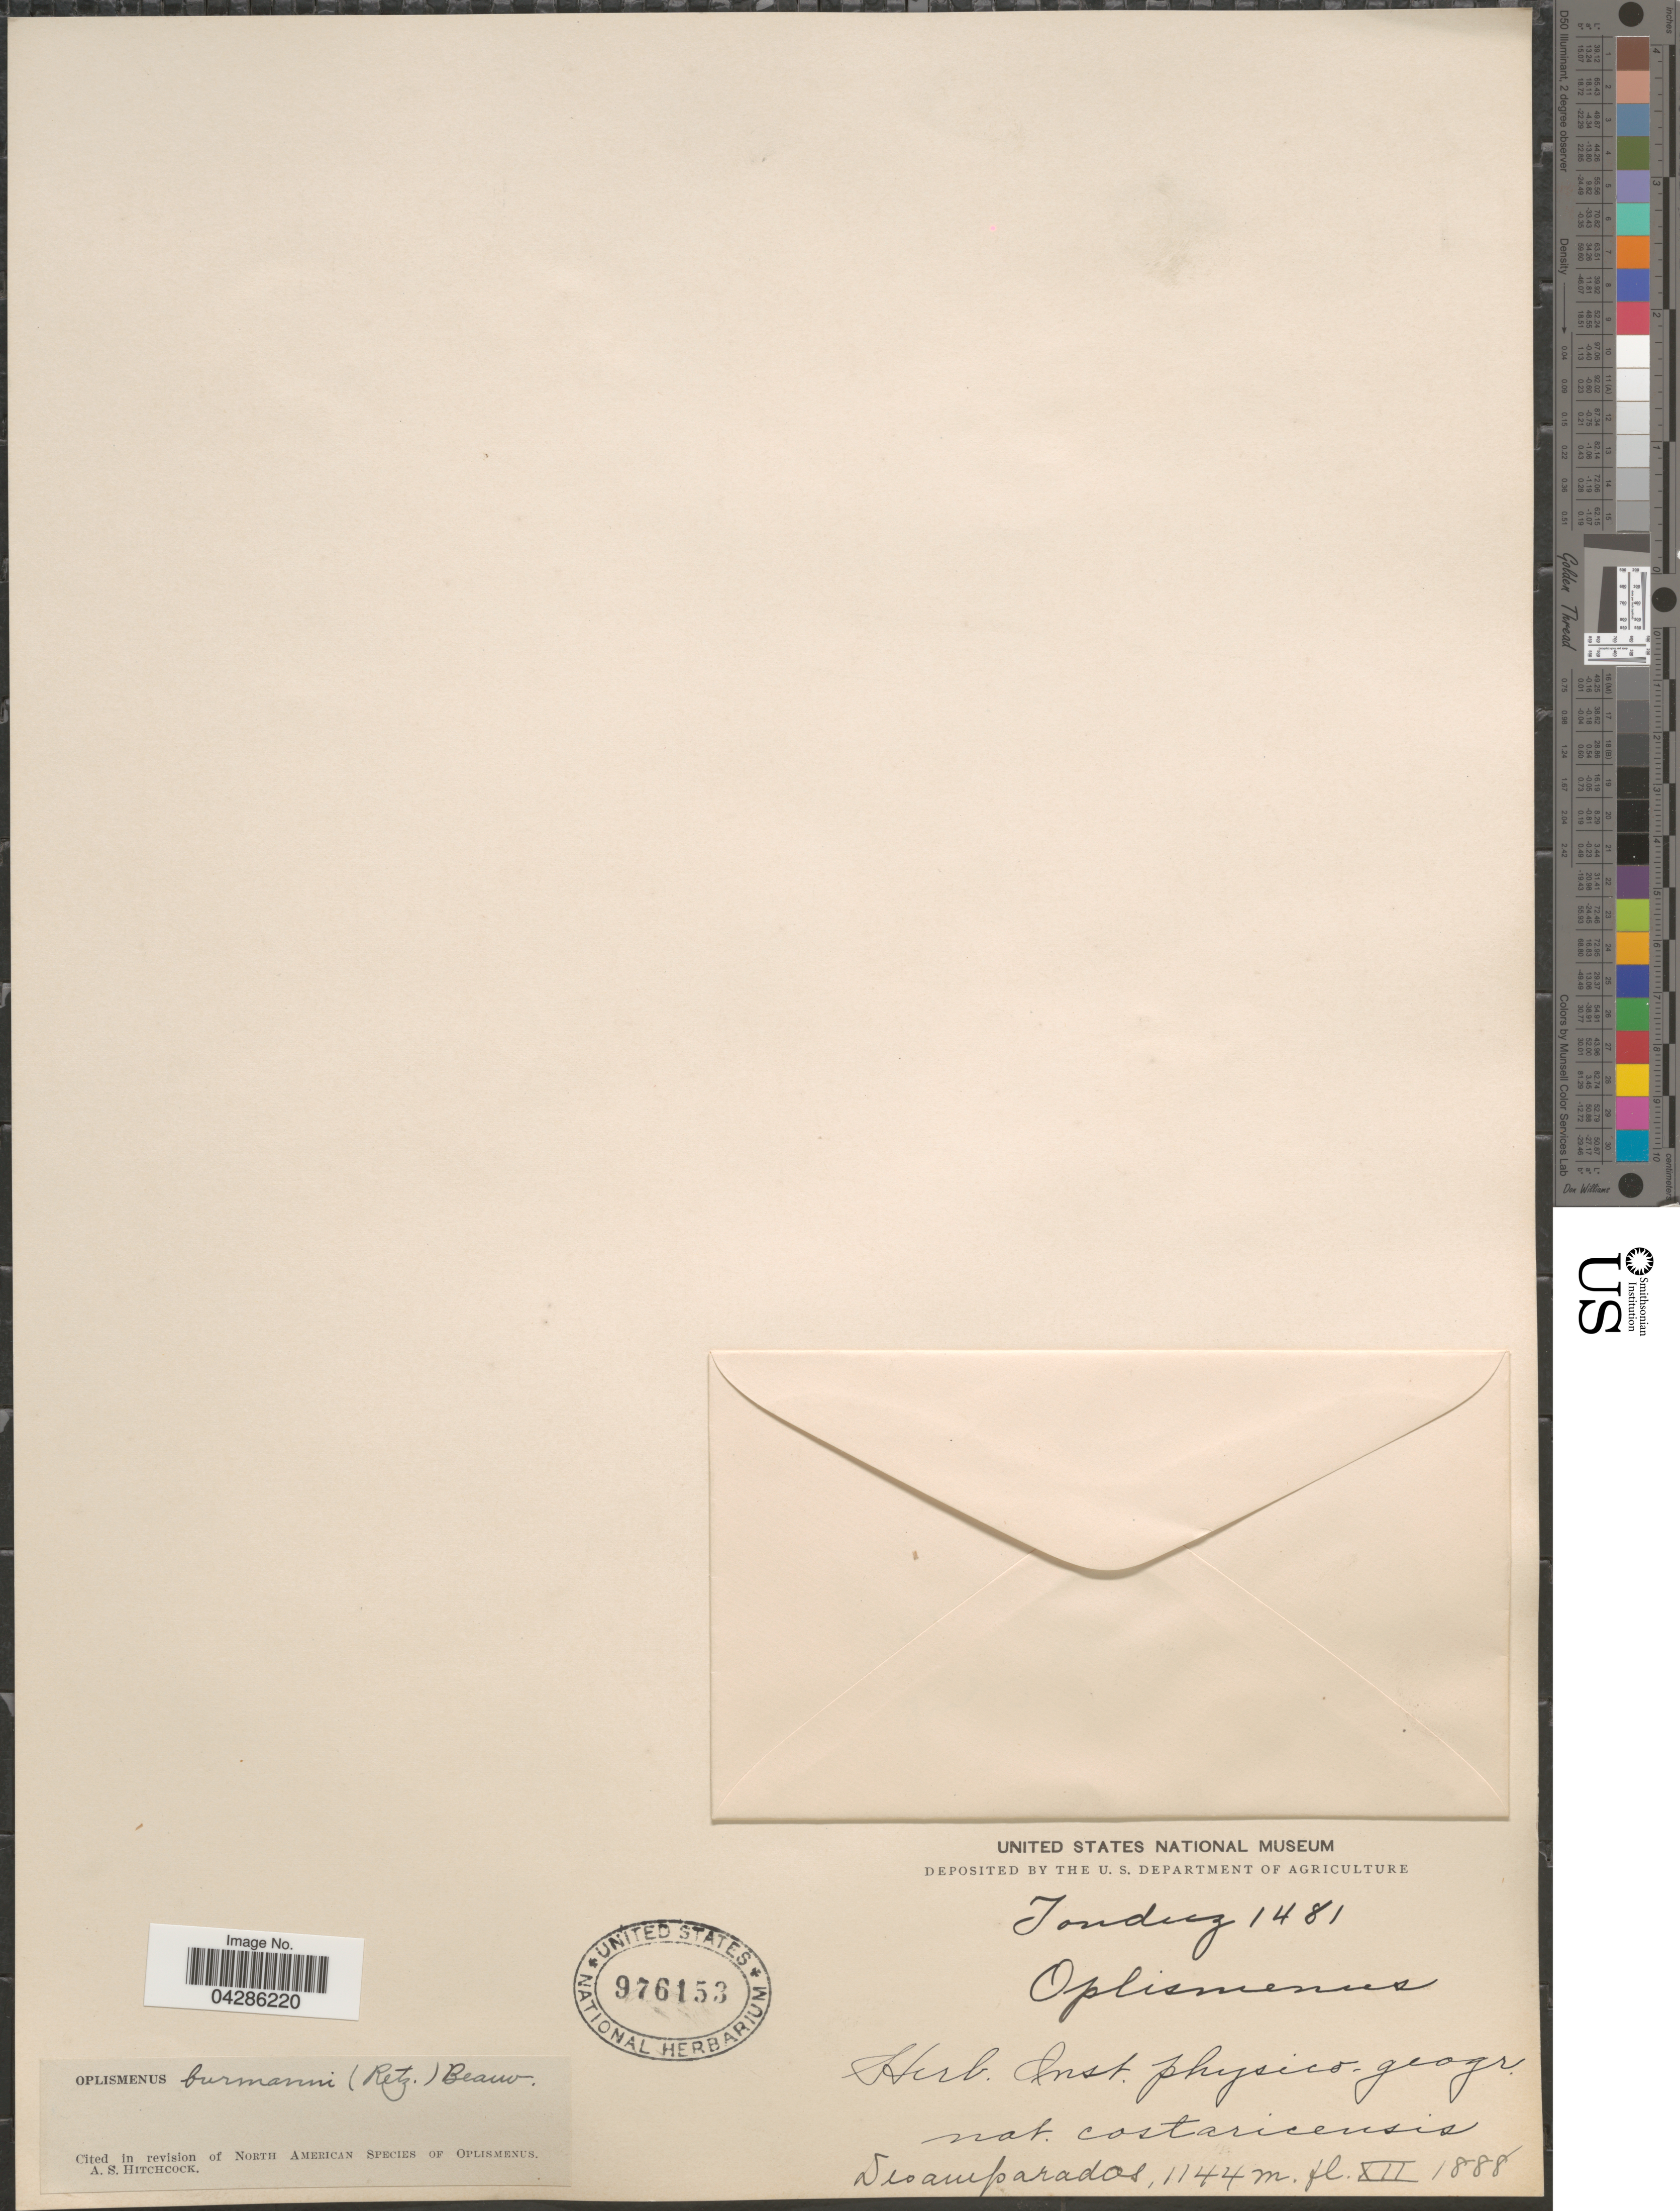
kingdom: Plantae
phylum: Tracheophyta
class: Liliopsida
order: Poales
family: Poaceae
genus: Oplismenus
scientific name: Oplismenus burmannii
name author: (Retz.) P. Beauv.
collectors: Tonduz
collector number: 1481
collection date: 1888-12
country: Costa Rica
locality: Desamparados.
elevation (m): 1144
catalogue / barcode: US 976153